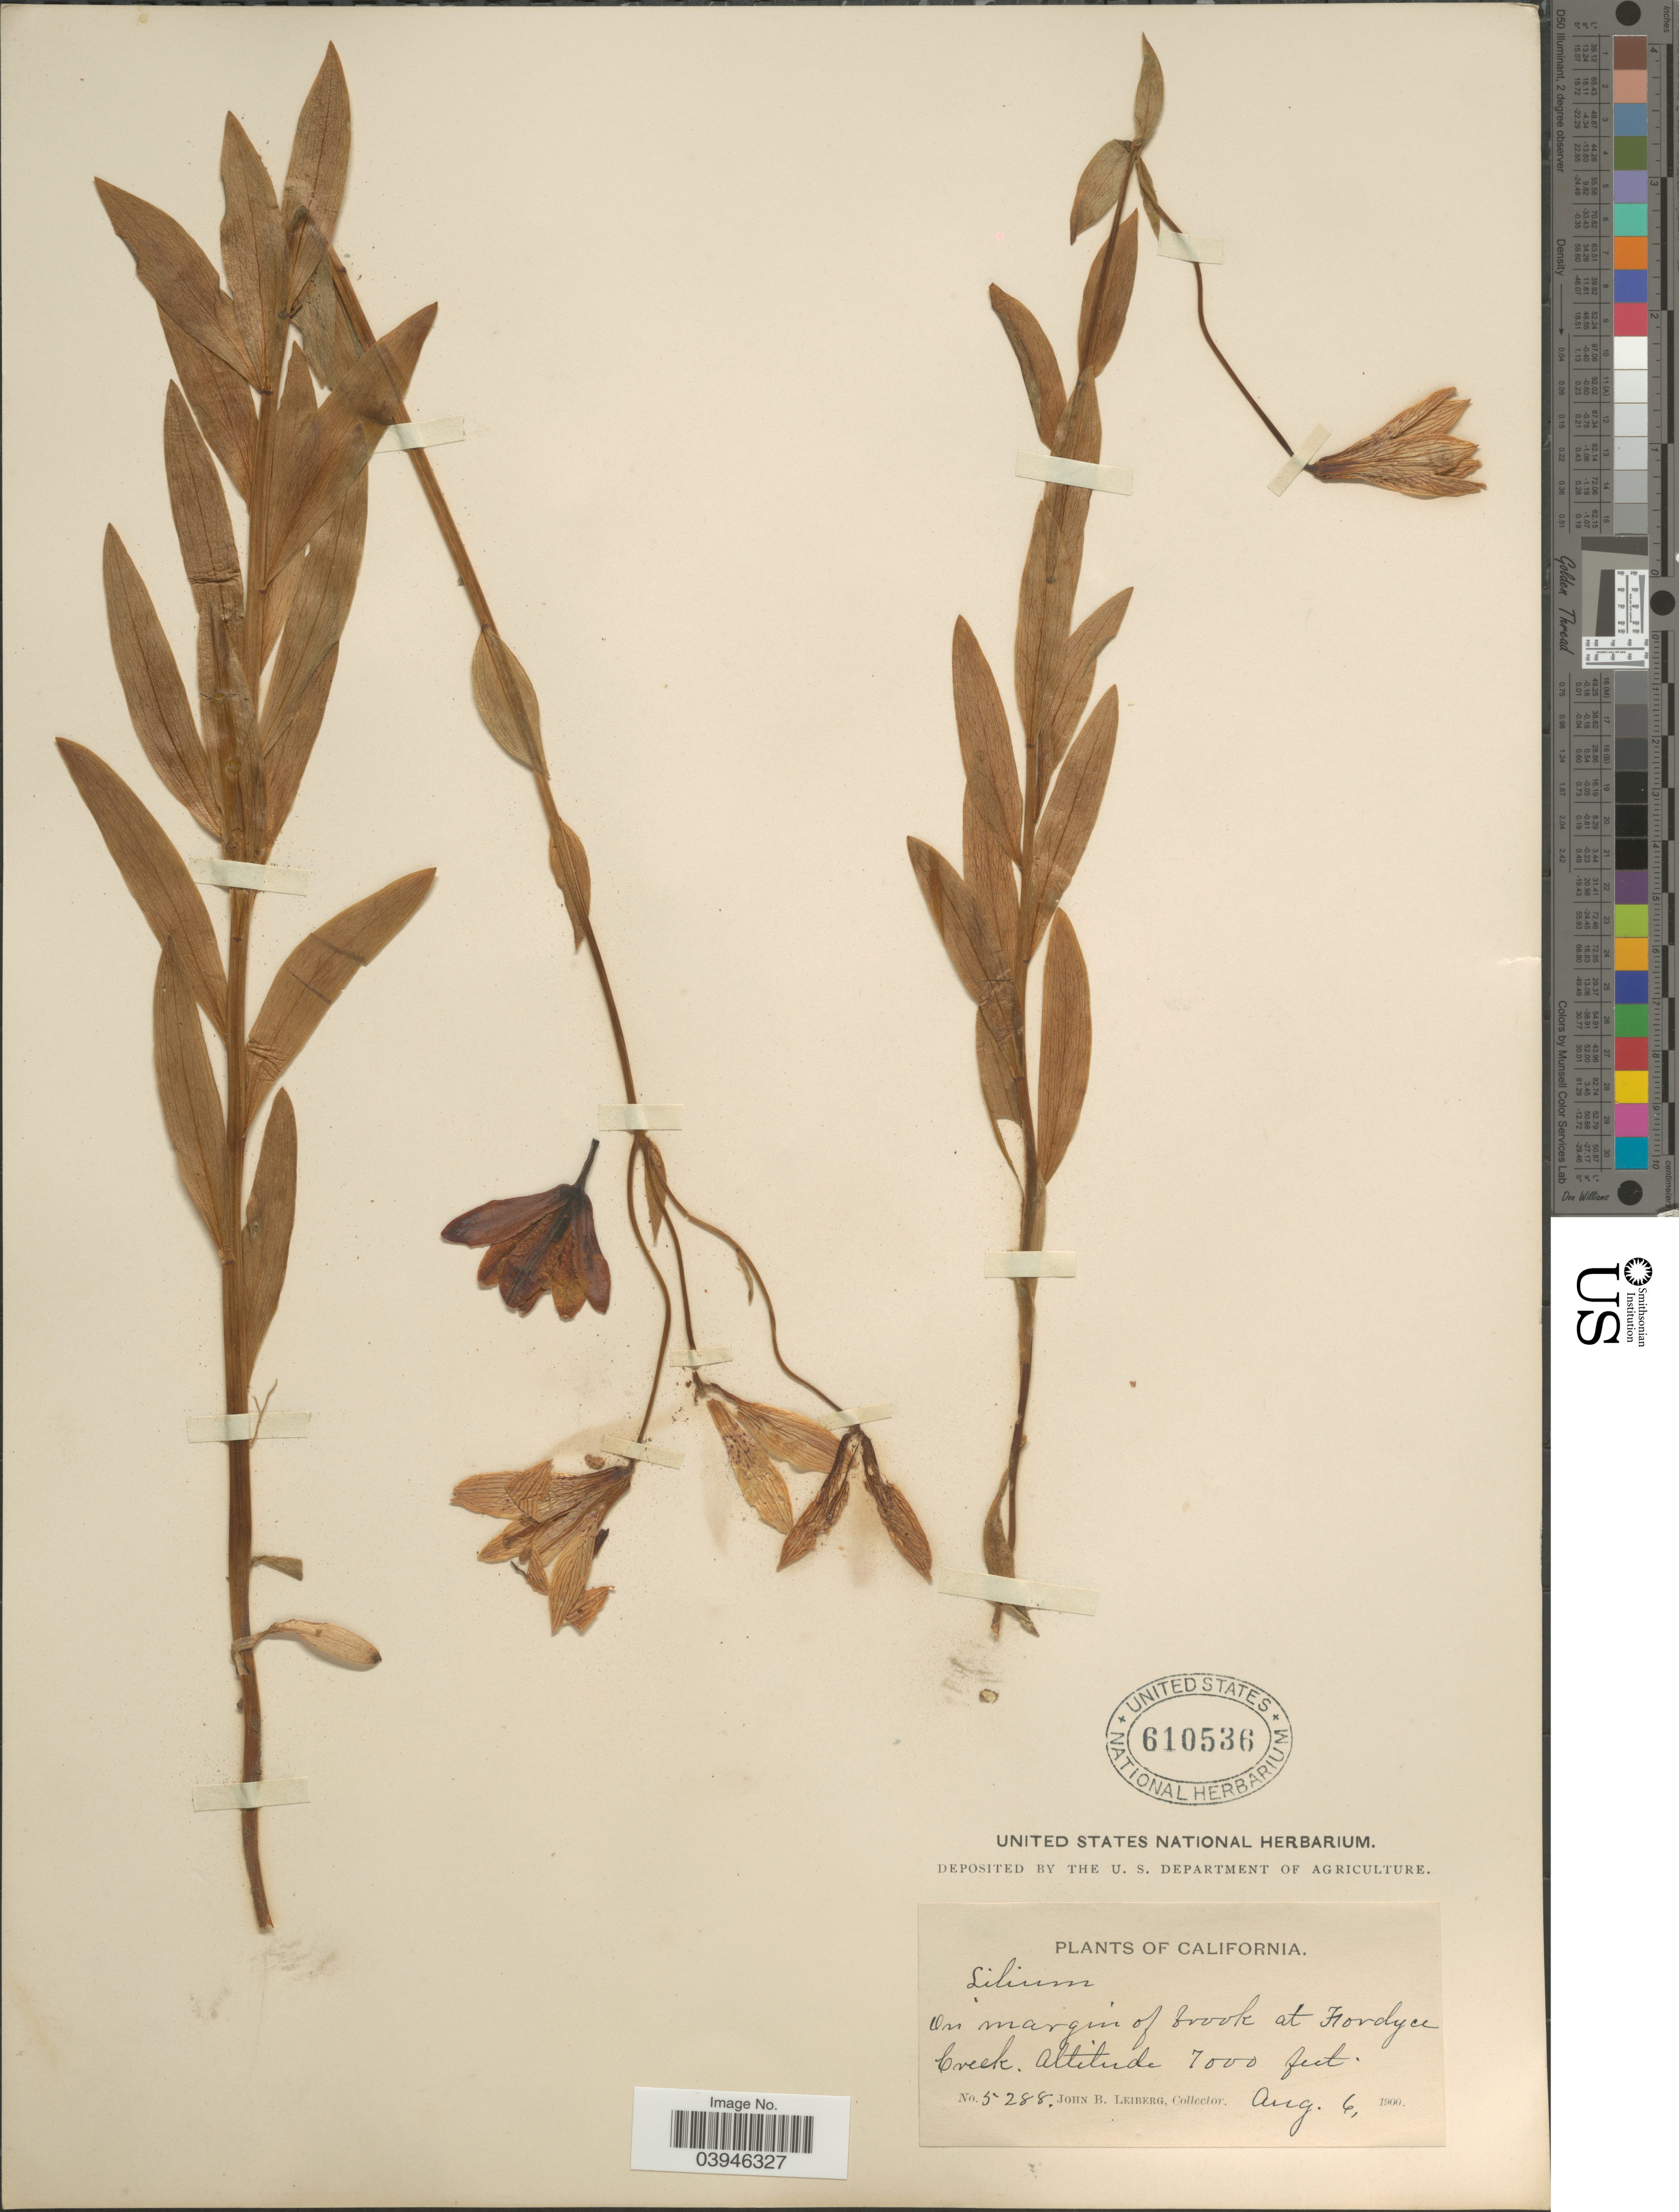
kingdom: Plantae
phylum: Tracheophyta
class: Liliopsida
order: Liliales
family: Liliaceae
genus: Lilium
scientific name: Lilium sp.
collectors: J. B. Leiberg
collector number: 5288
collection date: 1900-08-06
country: United States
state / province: California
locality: On margin of brook at Fordyce Creek.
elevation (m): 2134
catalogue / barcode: US 610536